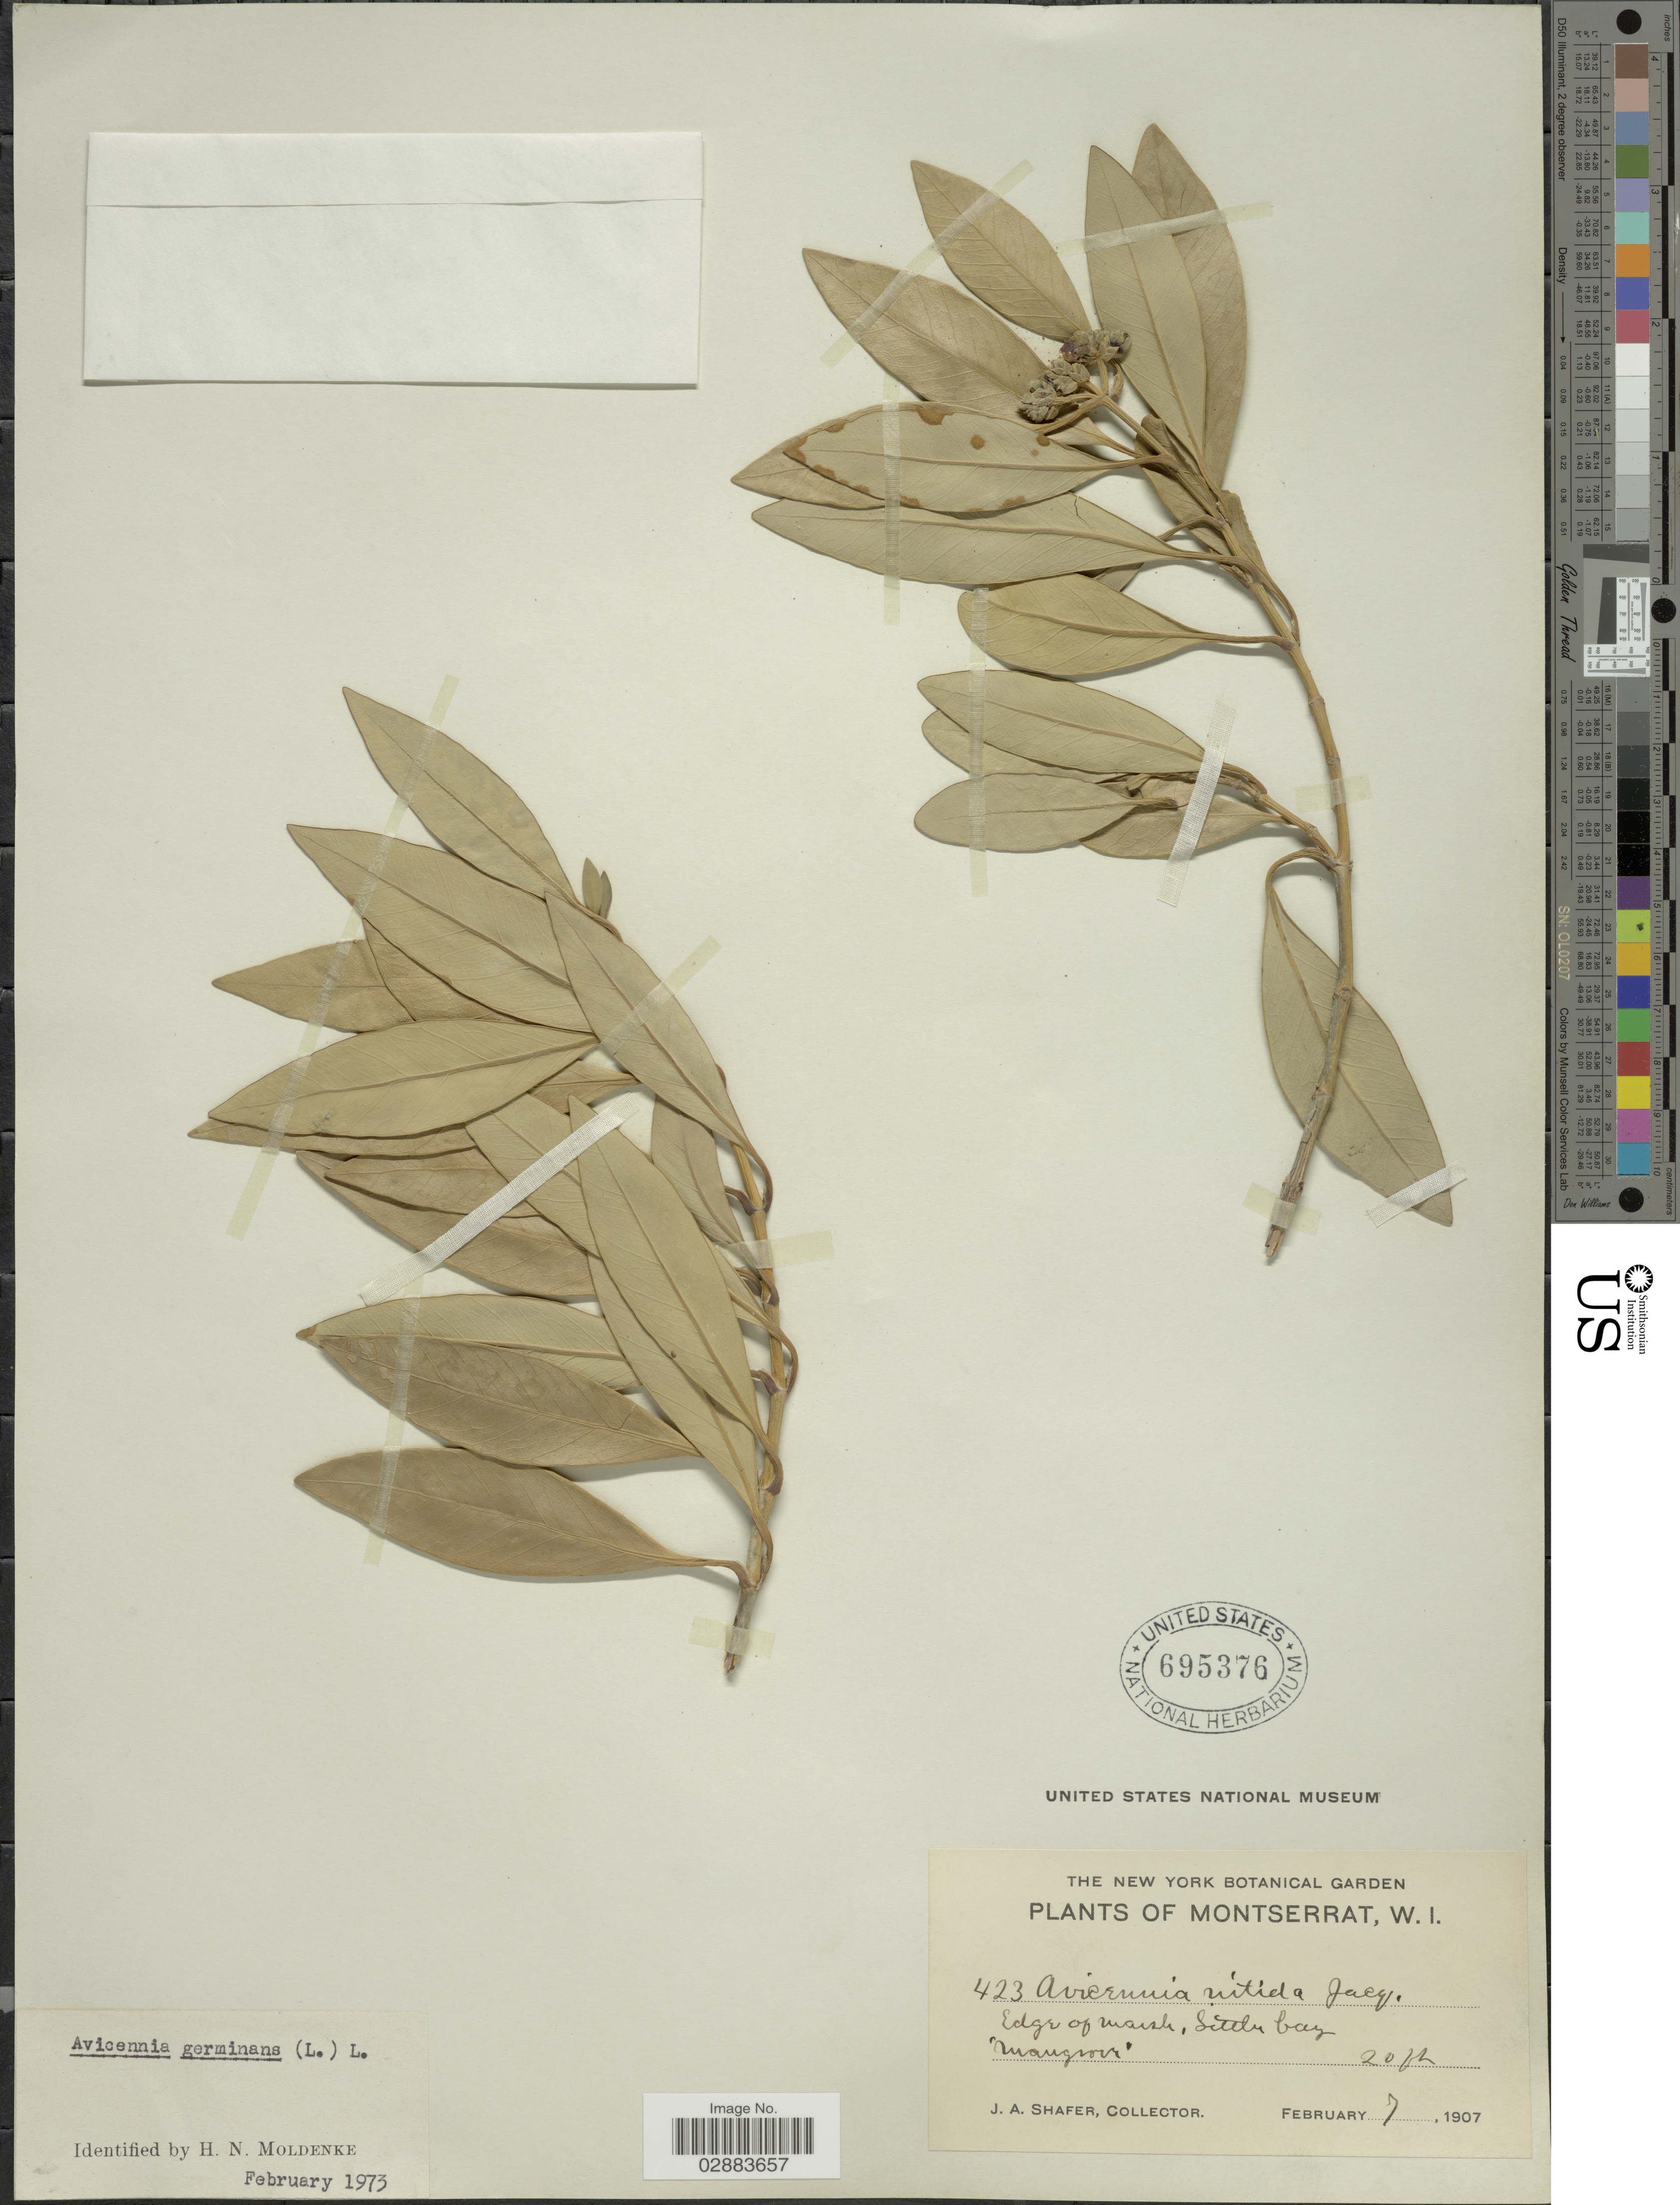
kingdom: Plantae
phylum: Tracheophyta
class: Magnoliopsida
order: Lamiales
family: Acanthaceae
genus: Avicennia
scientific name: Avicennia germinans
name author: (L.) L.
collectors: J. A. Shafer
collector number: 423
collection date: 1907-02-07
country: Montserrat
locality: W.I. Edge of marsh, Little Bay.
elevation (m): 6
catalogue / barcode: US 695376